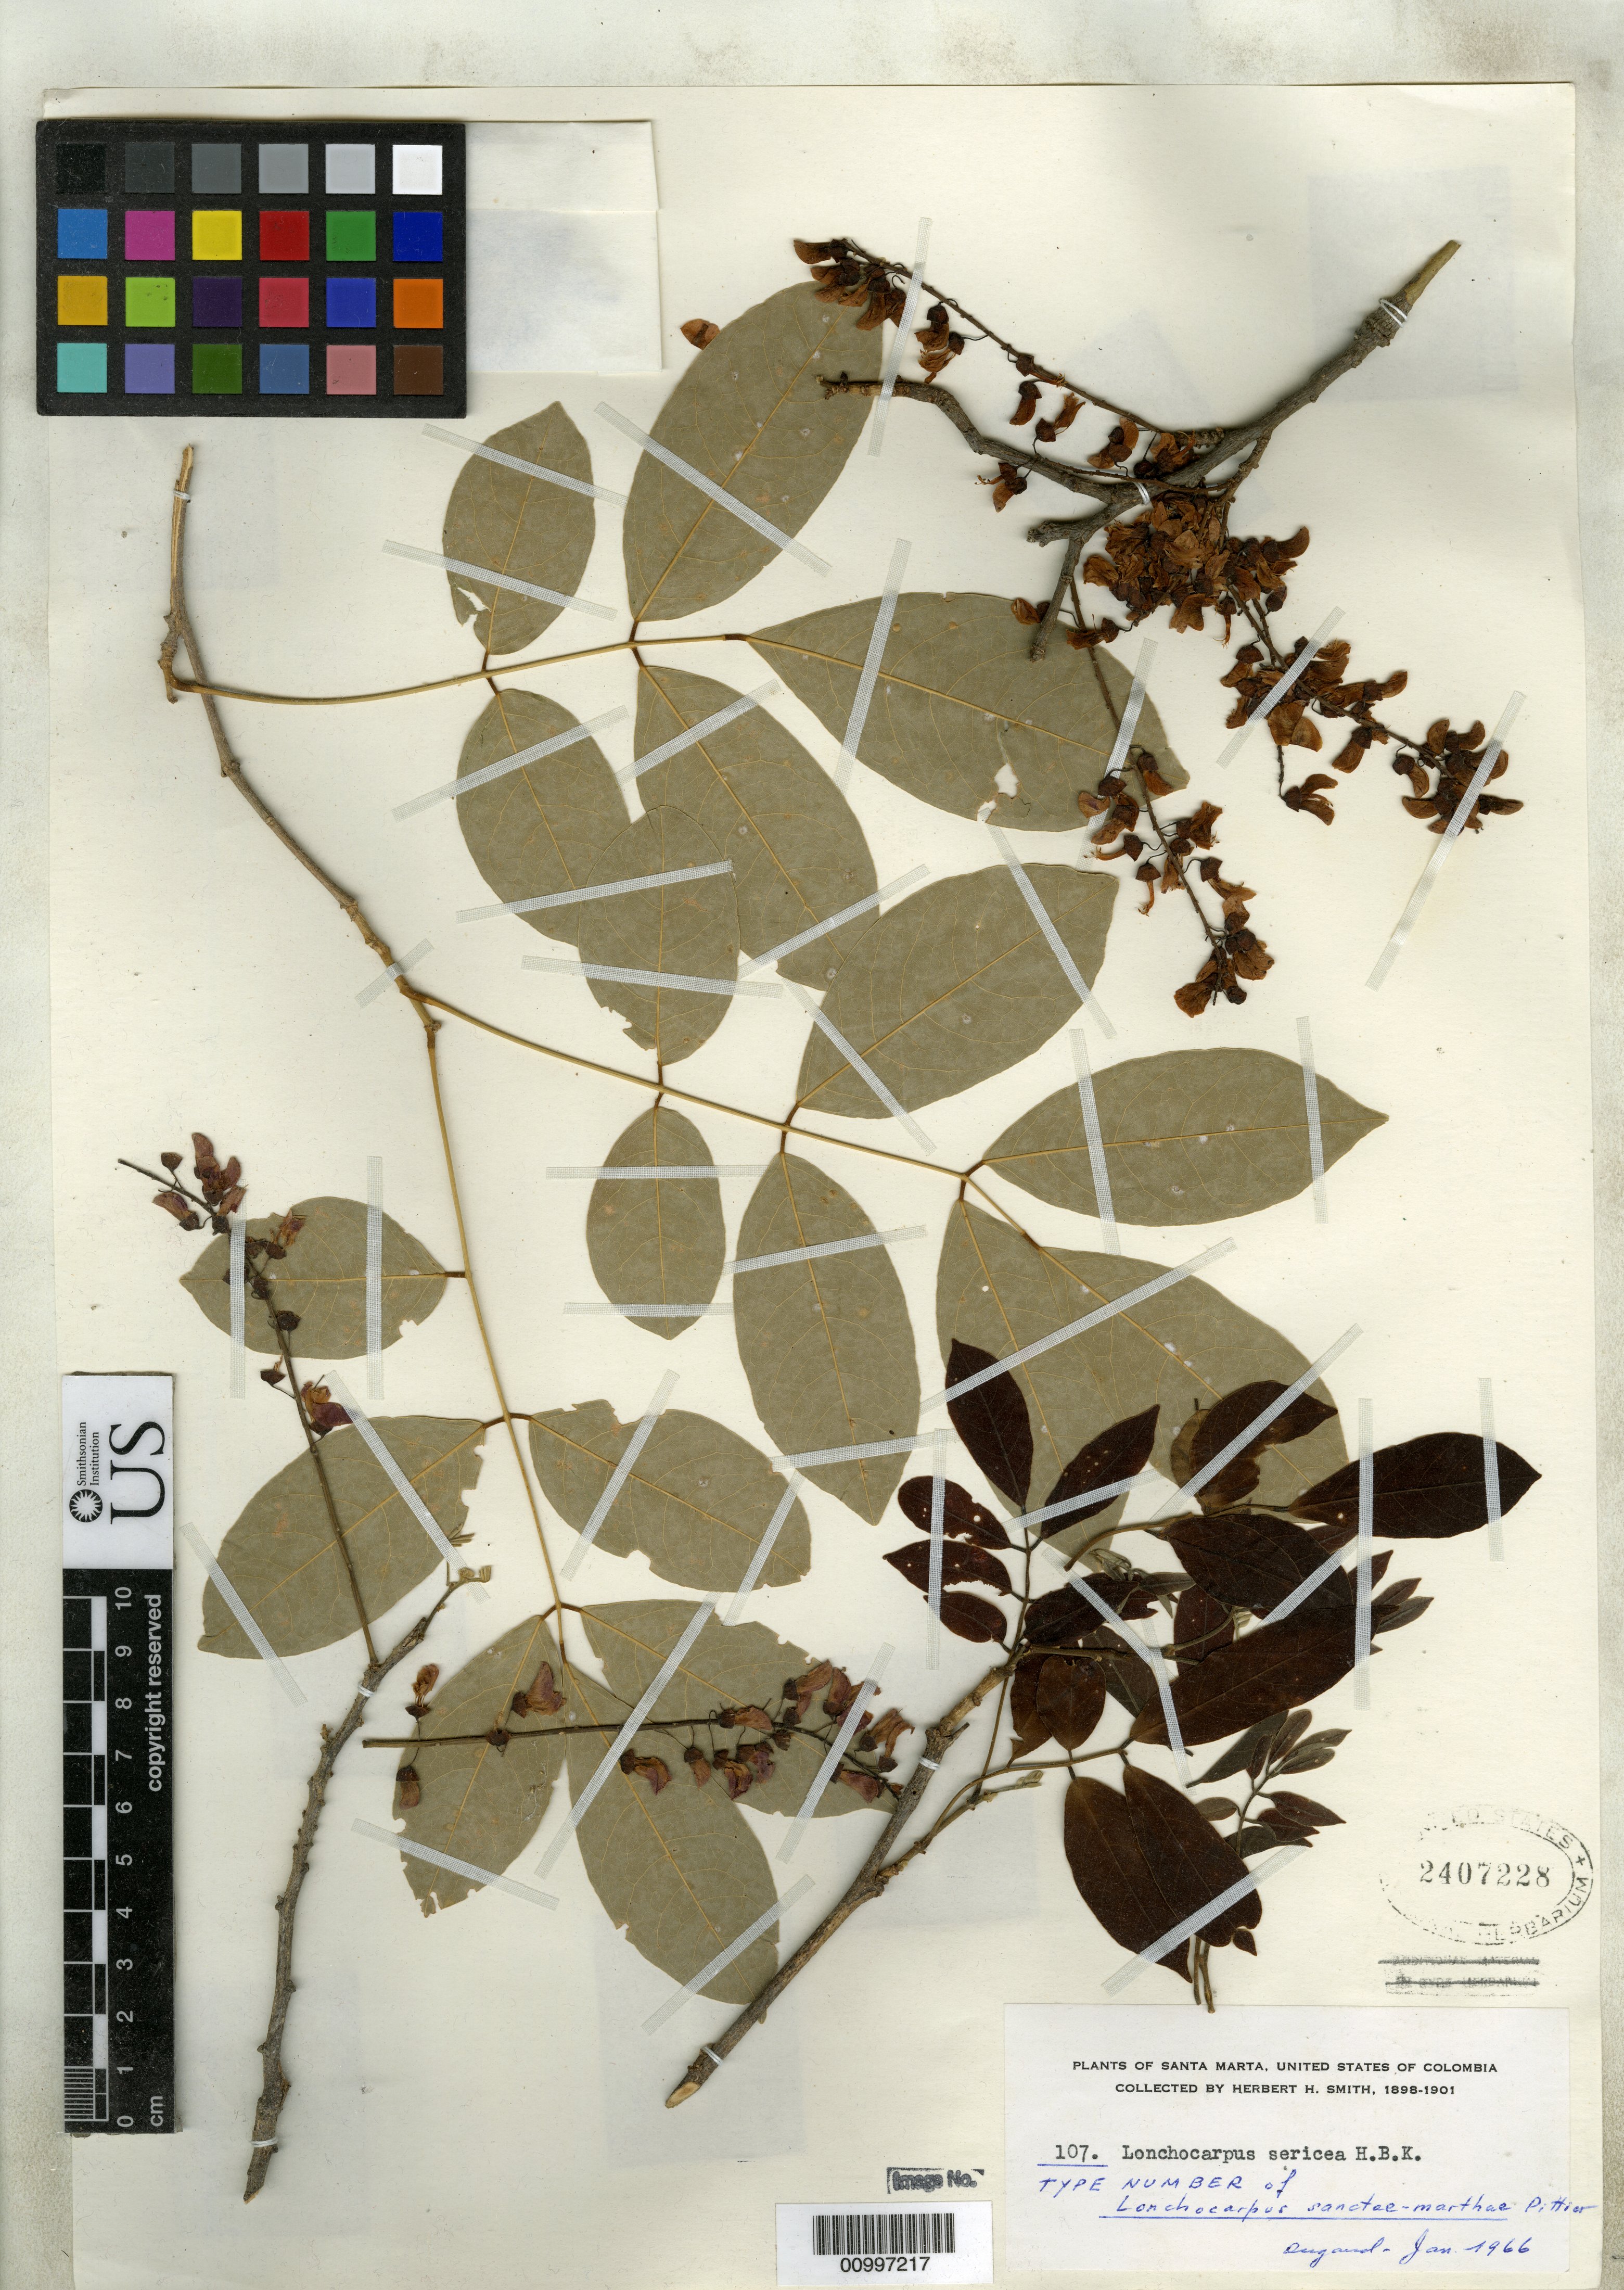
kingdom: Plantae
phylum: Tracheophyta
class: Magnoliopsida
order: Fabales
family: Fabaceae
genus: Lonchocarpus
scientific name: Lonchocarpus sanctae-marthae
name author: Pittier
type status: Isotype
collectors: Herbert H. Smith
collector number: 107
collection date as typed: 1898-1901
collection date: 1898/1901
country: Colombia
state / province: Magdalena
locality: Santa Marta.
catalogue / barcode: US 2407228